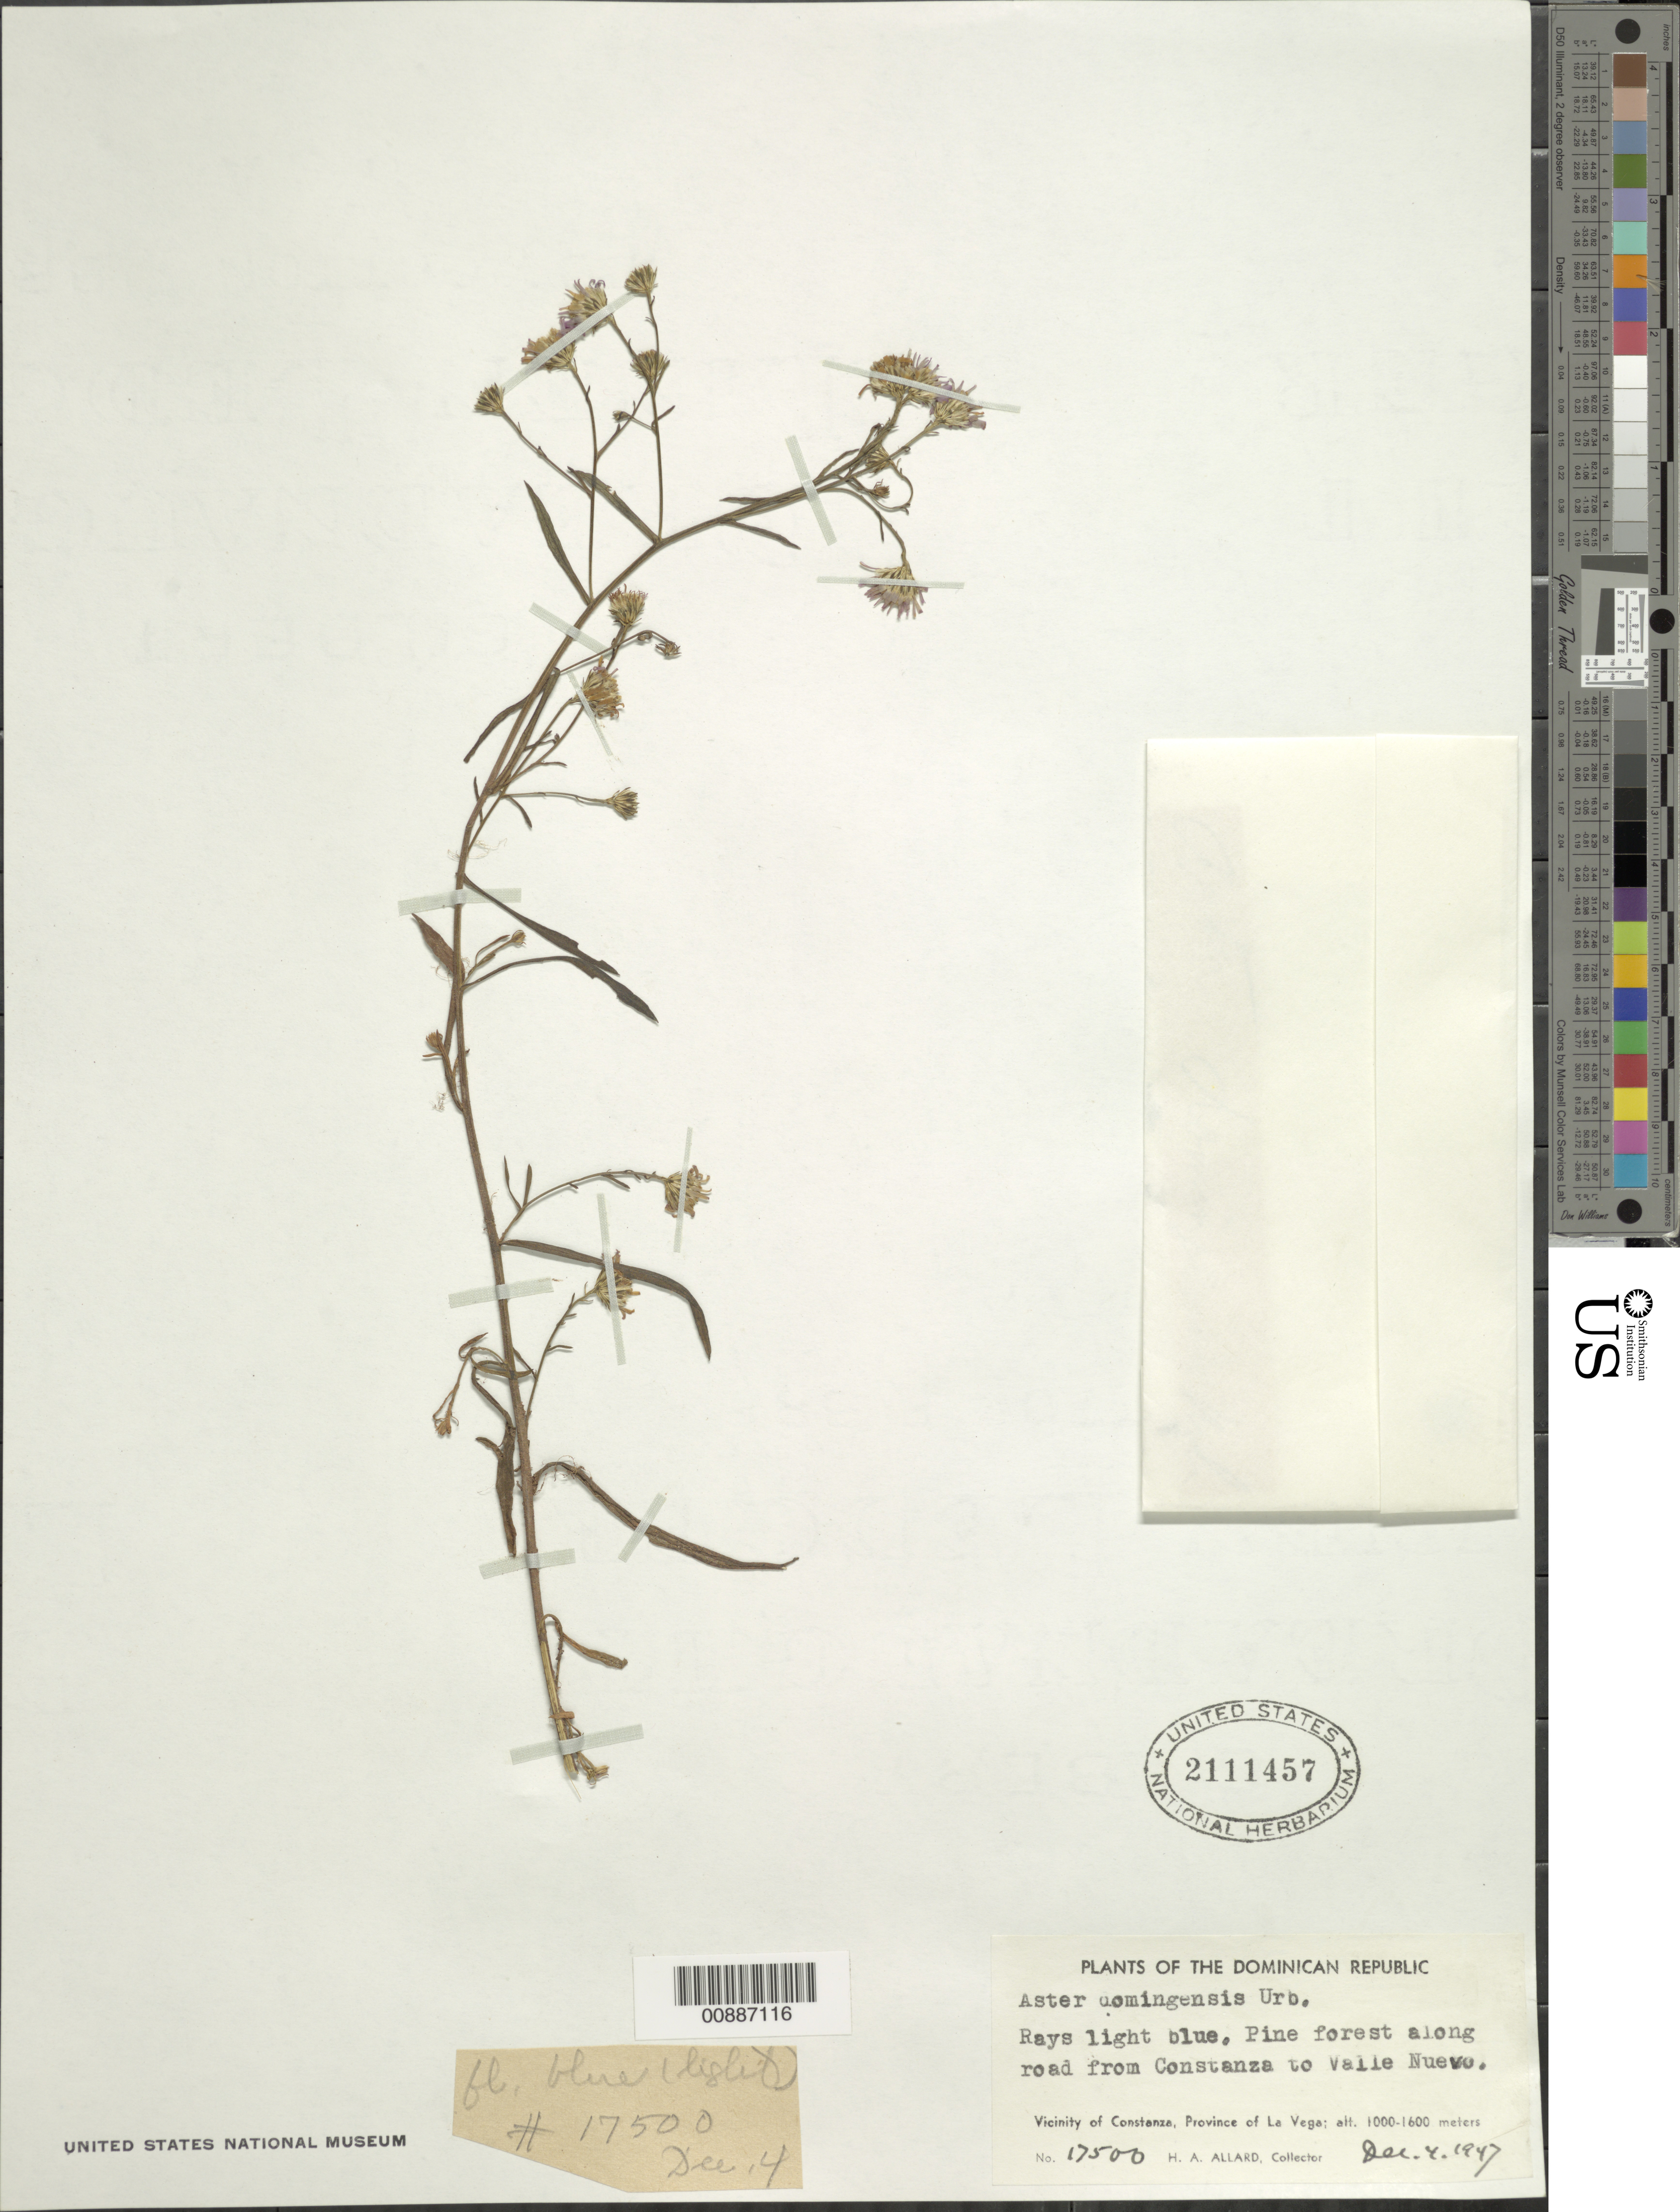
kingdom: Plantae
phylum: Tracheophyta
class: Magnoliopsida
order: Asterales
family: Asteraceae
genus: Symphyotrichum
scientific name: Symphyotrichum domingensis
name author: (Urb.) G.L. Nesom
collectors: H. A. Allard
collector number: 17500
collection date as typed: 04 Dec 1947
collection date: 1947-12-04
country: Dominican Republic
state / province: La Vega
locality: Vicinity of Constanza. Along road from Constanza to Valle Nuevo.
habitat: Pine forest along road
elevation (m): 1000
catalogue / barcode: US 2111457